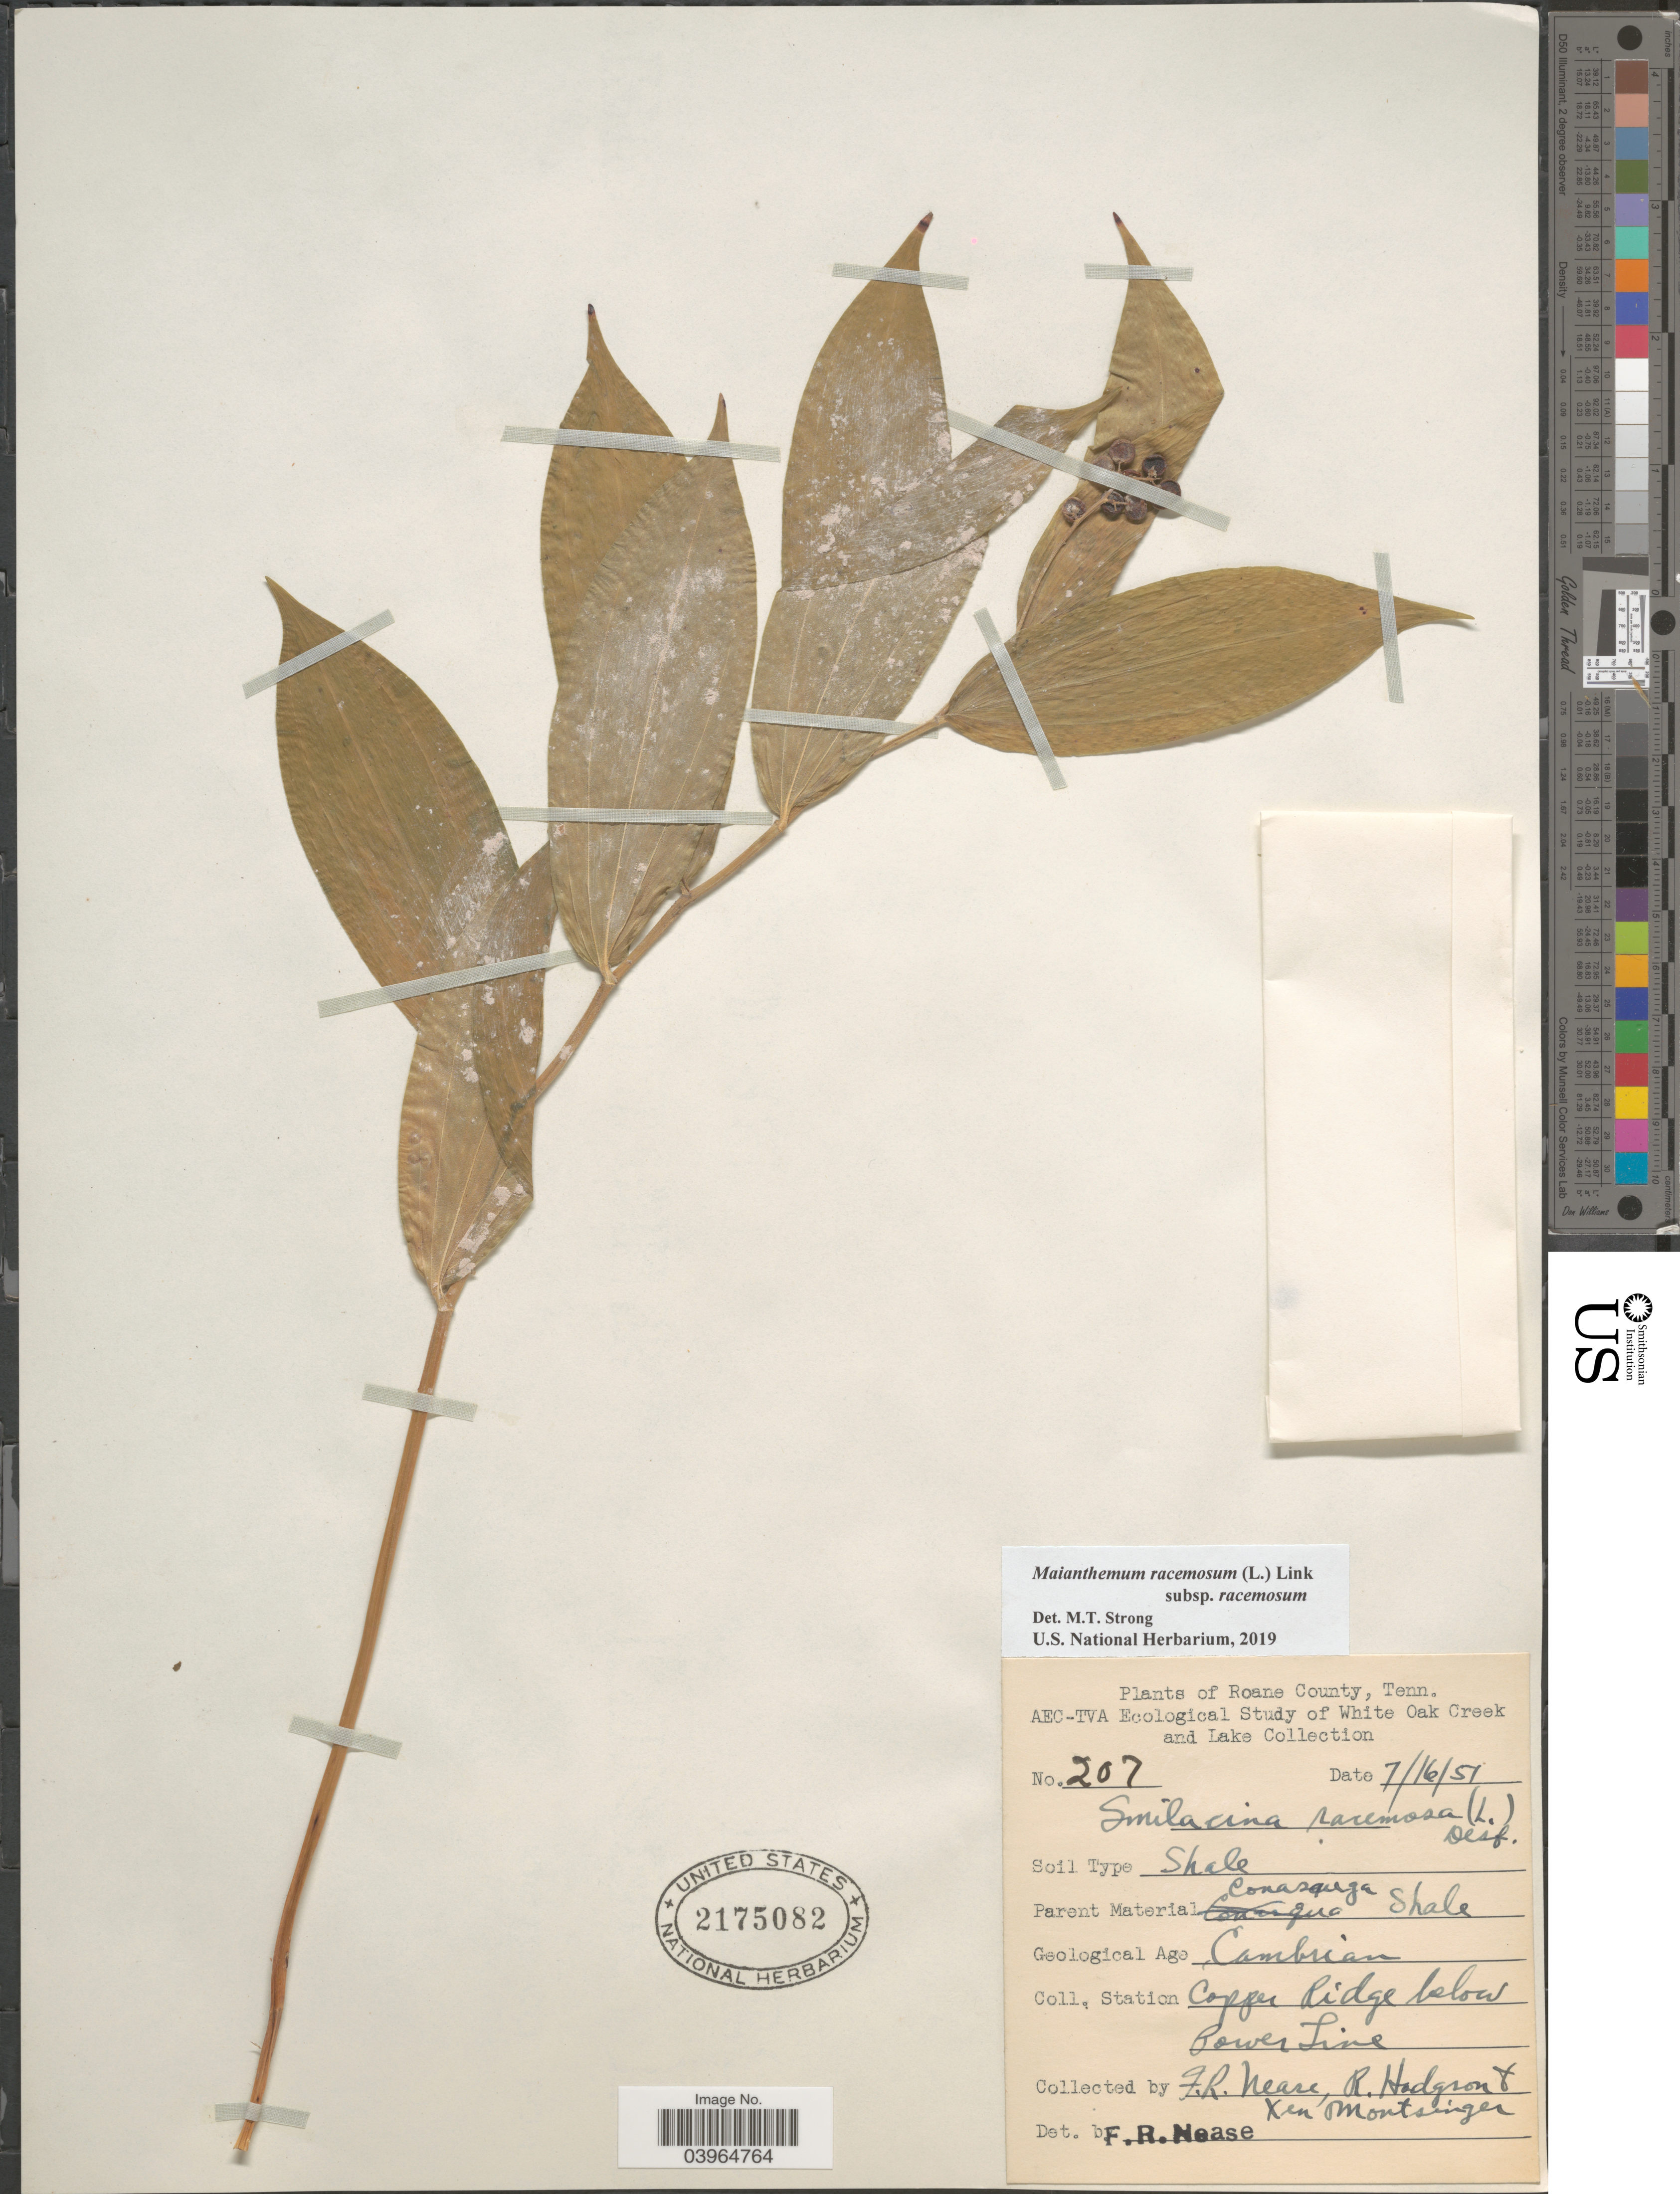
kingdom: Plantae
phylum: Tracheophyta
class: Liliopsida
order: Asparagales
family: Asparagaceae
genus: Maianthemum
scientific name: Maianthemum racemosum subsp. racemosum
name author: (L.) Link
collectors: F. Nease, R. Hodgron & X. Montsinger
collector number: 207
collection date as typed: Transcribed d/m/y: 16/7/51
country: United States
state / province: Tennessee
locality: Roane County. Station Copper Ridge below Power Line.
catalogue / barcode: US 2175082